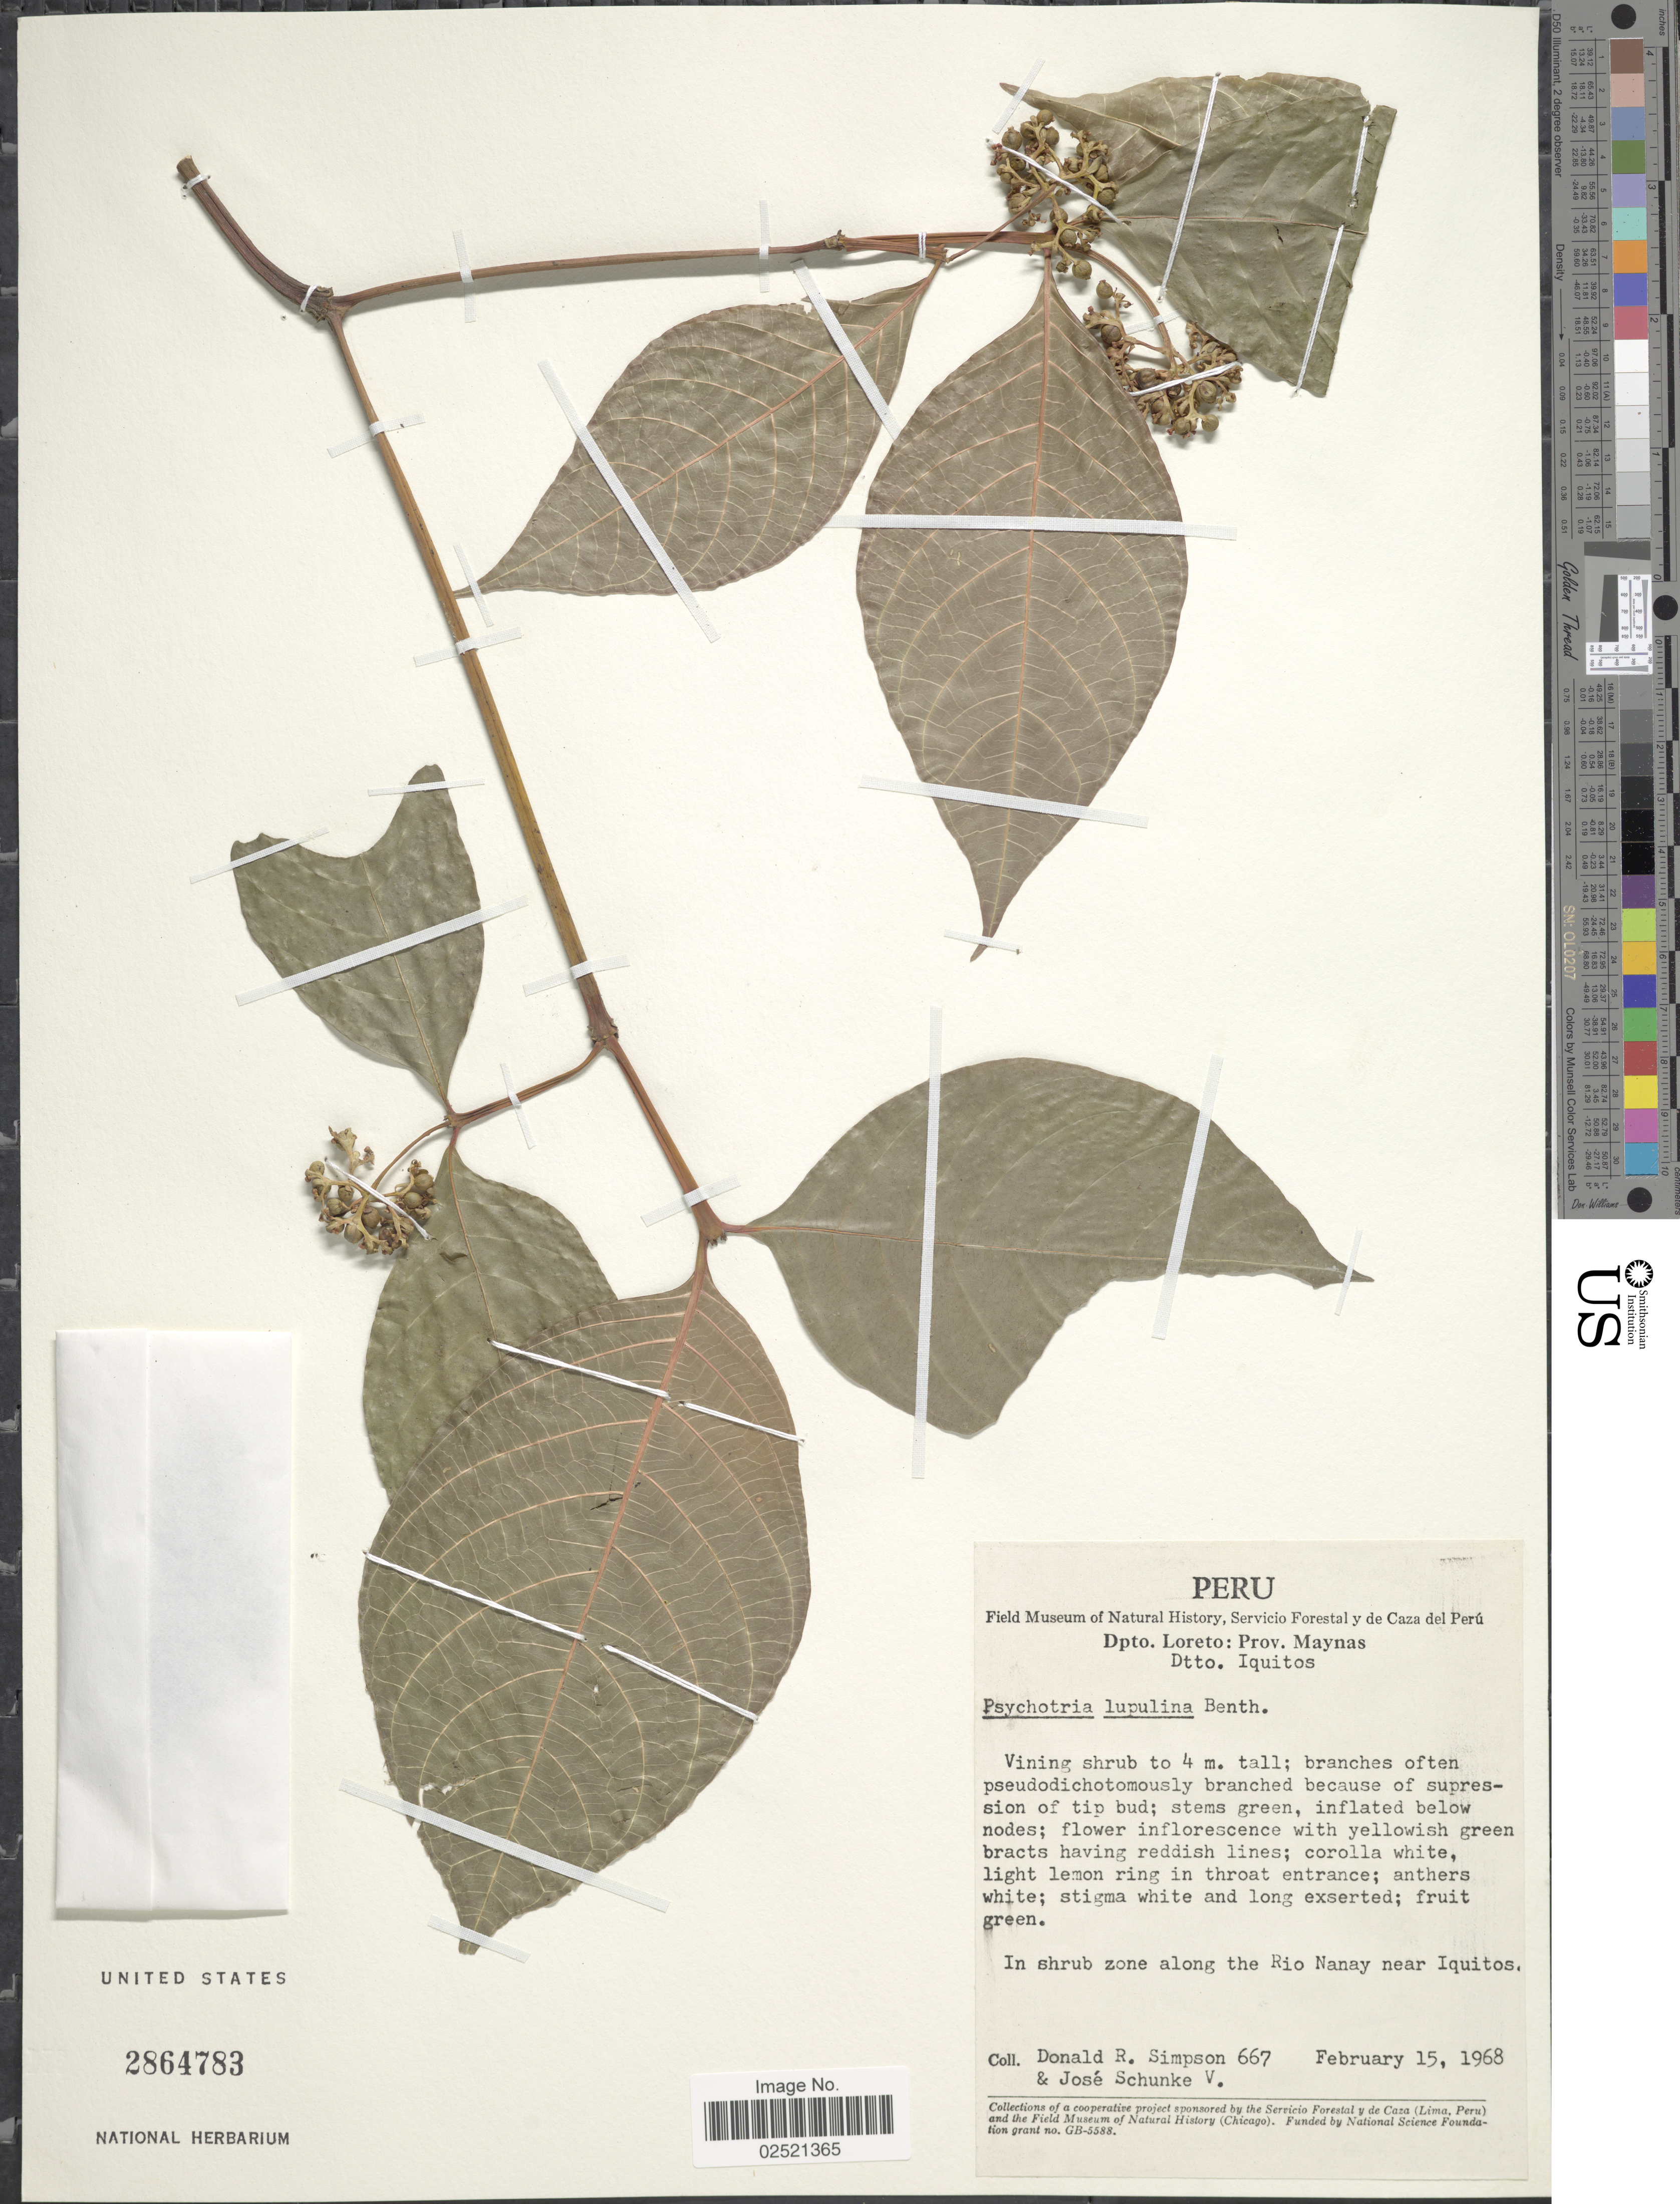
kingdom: Plantae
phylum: Tracheophyta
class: Magnoliopsida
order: Gentianales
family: Rubiaceae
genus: Psychotria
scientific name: Psychotria lupulina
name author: Benth.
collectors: D. R. Simpson & J. Schunke Vigo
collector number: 667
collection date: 1968-02-15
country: Peru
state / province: Loreto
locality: Prov. Maynas, Dtto. Iquitos, in shrub zone along the Rio Nanay near Iquitos.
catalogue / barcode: US 2864783